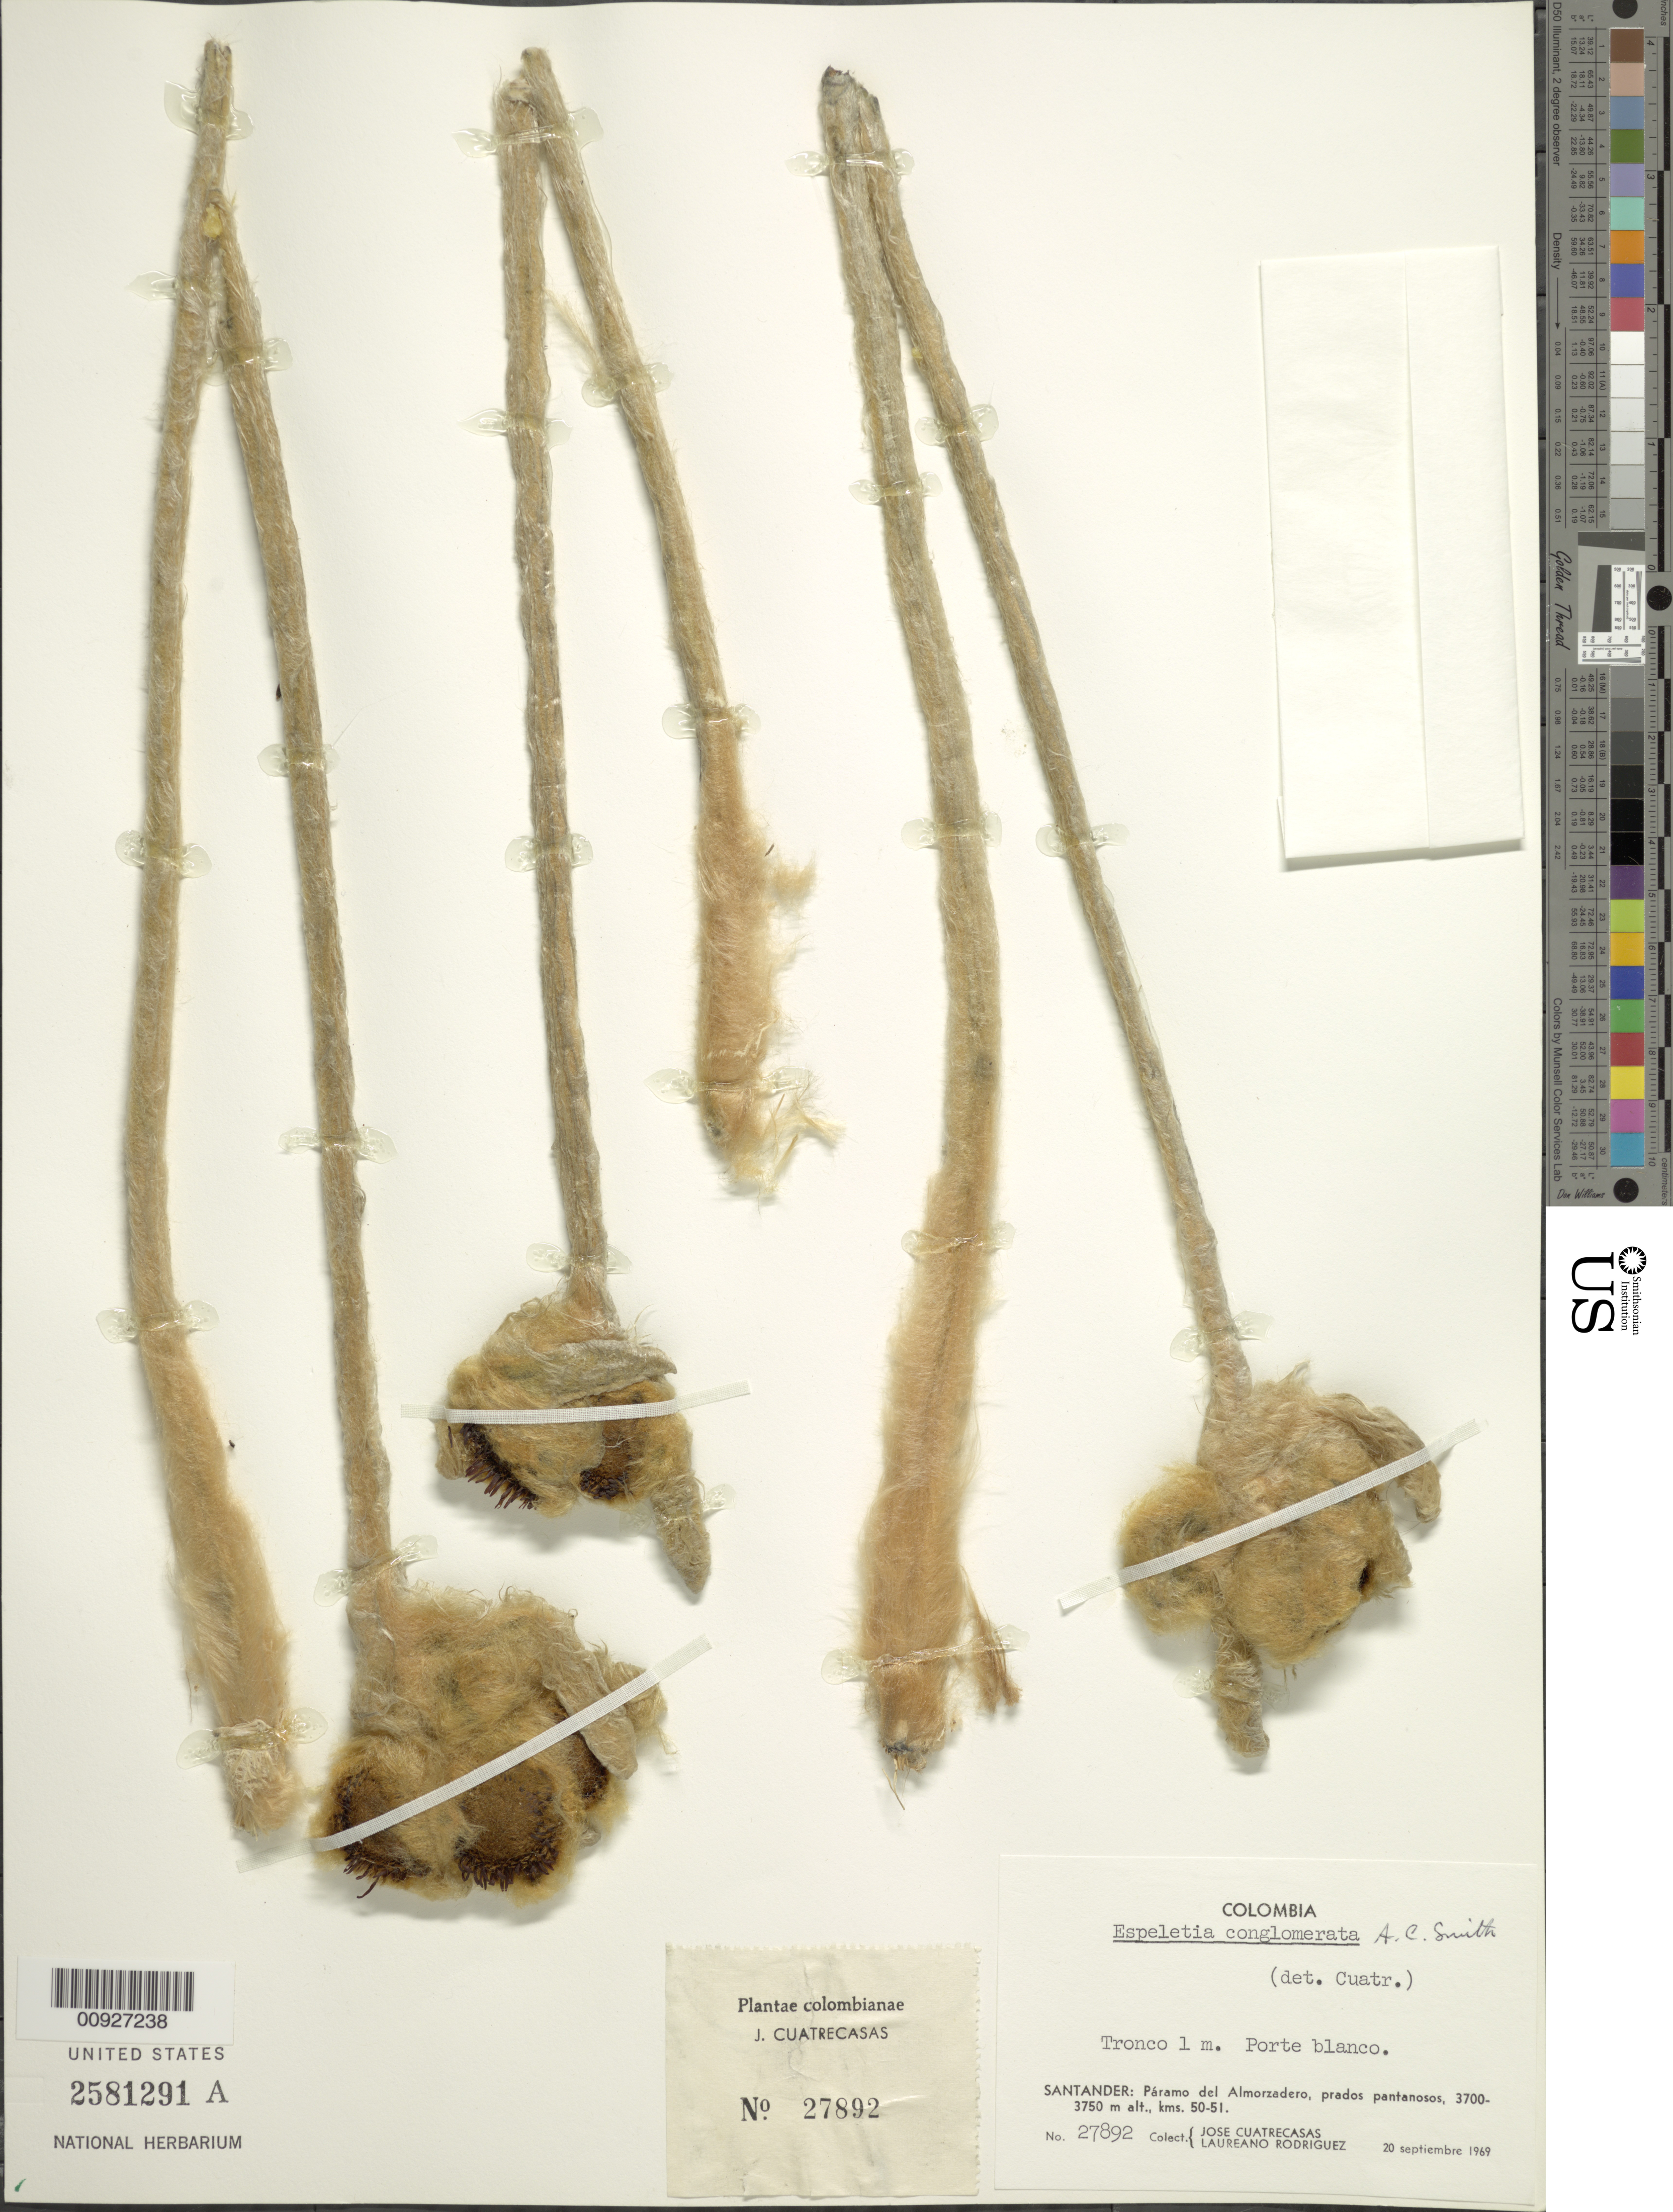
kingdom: Plantae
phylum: Tracheophyta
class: Magnoliopsida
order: Asterales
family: Asteraceae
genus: Espeletia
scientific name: Espeletia conglomerata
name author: A.C. Sm.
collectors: J. Cuatrecasas & L. Rodriguez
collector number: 27892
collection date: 1969-09-20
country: Colombia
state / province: Santander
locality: P. del Almorzadero. Páramo de Almorzadero, km 50-54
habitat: Prados pantanosos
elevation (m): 3700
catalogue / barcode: US 2581291A